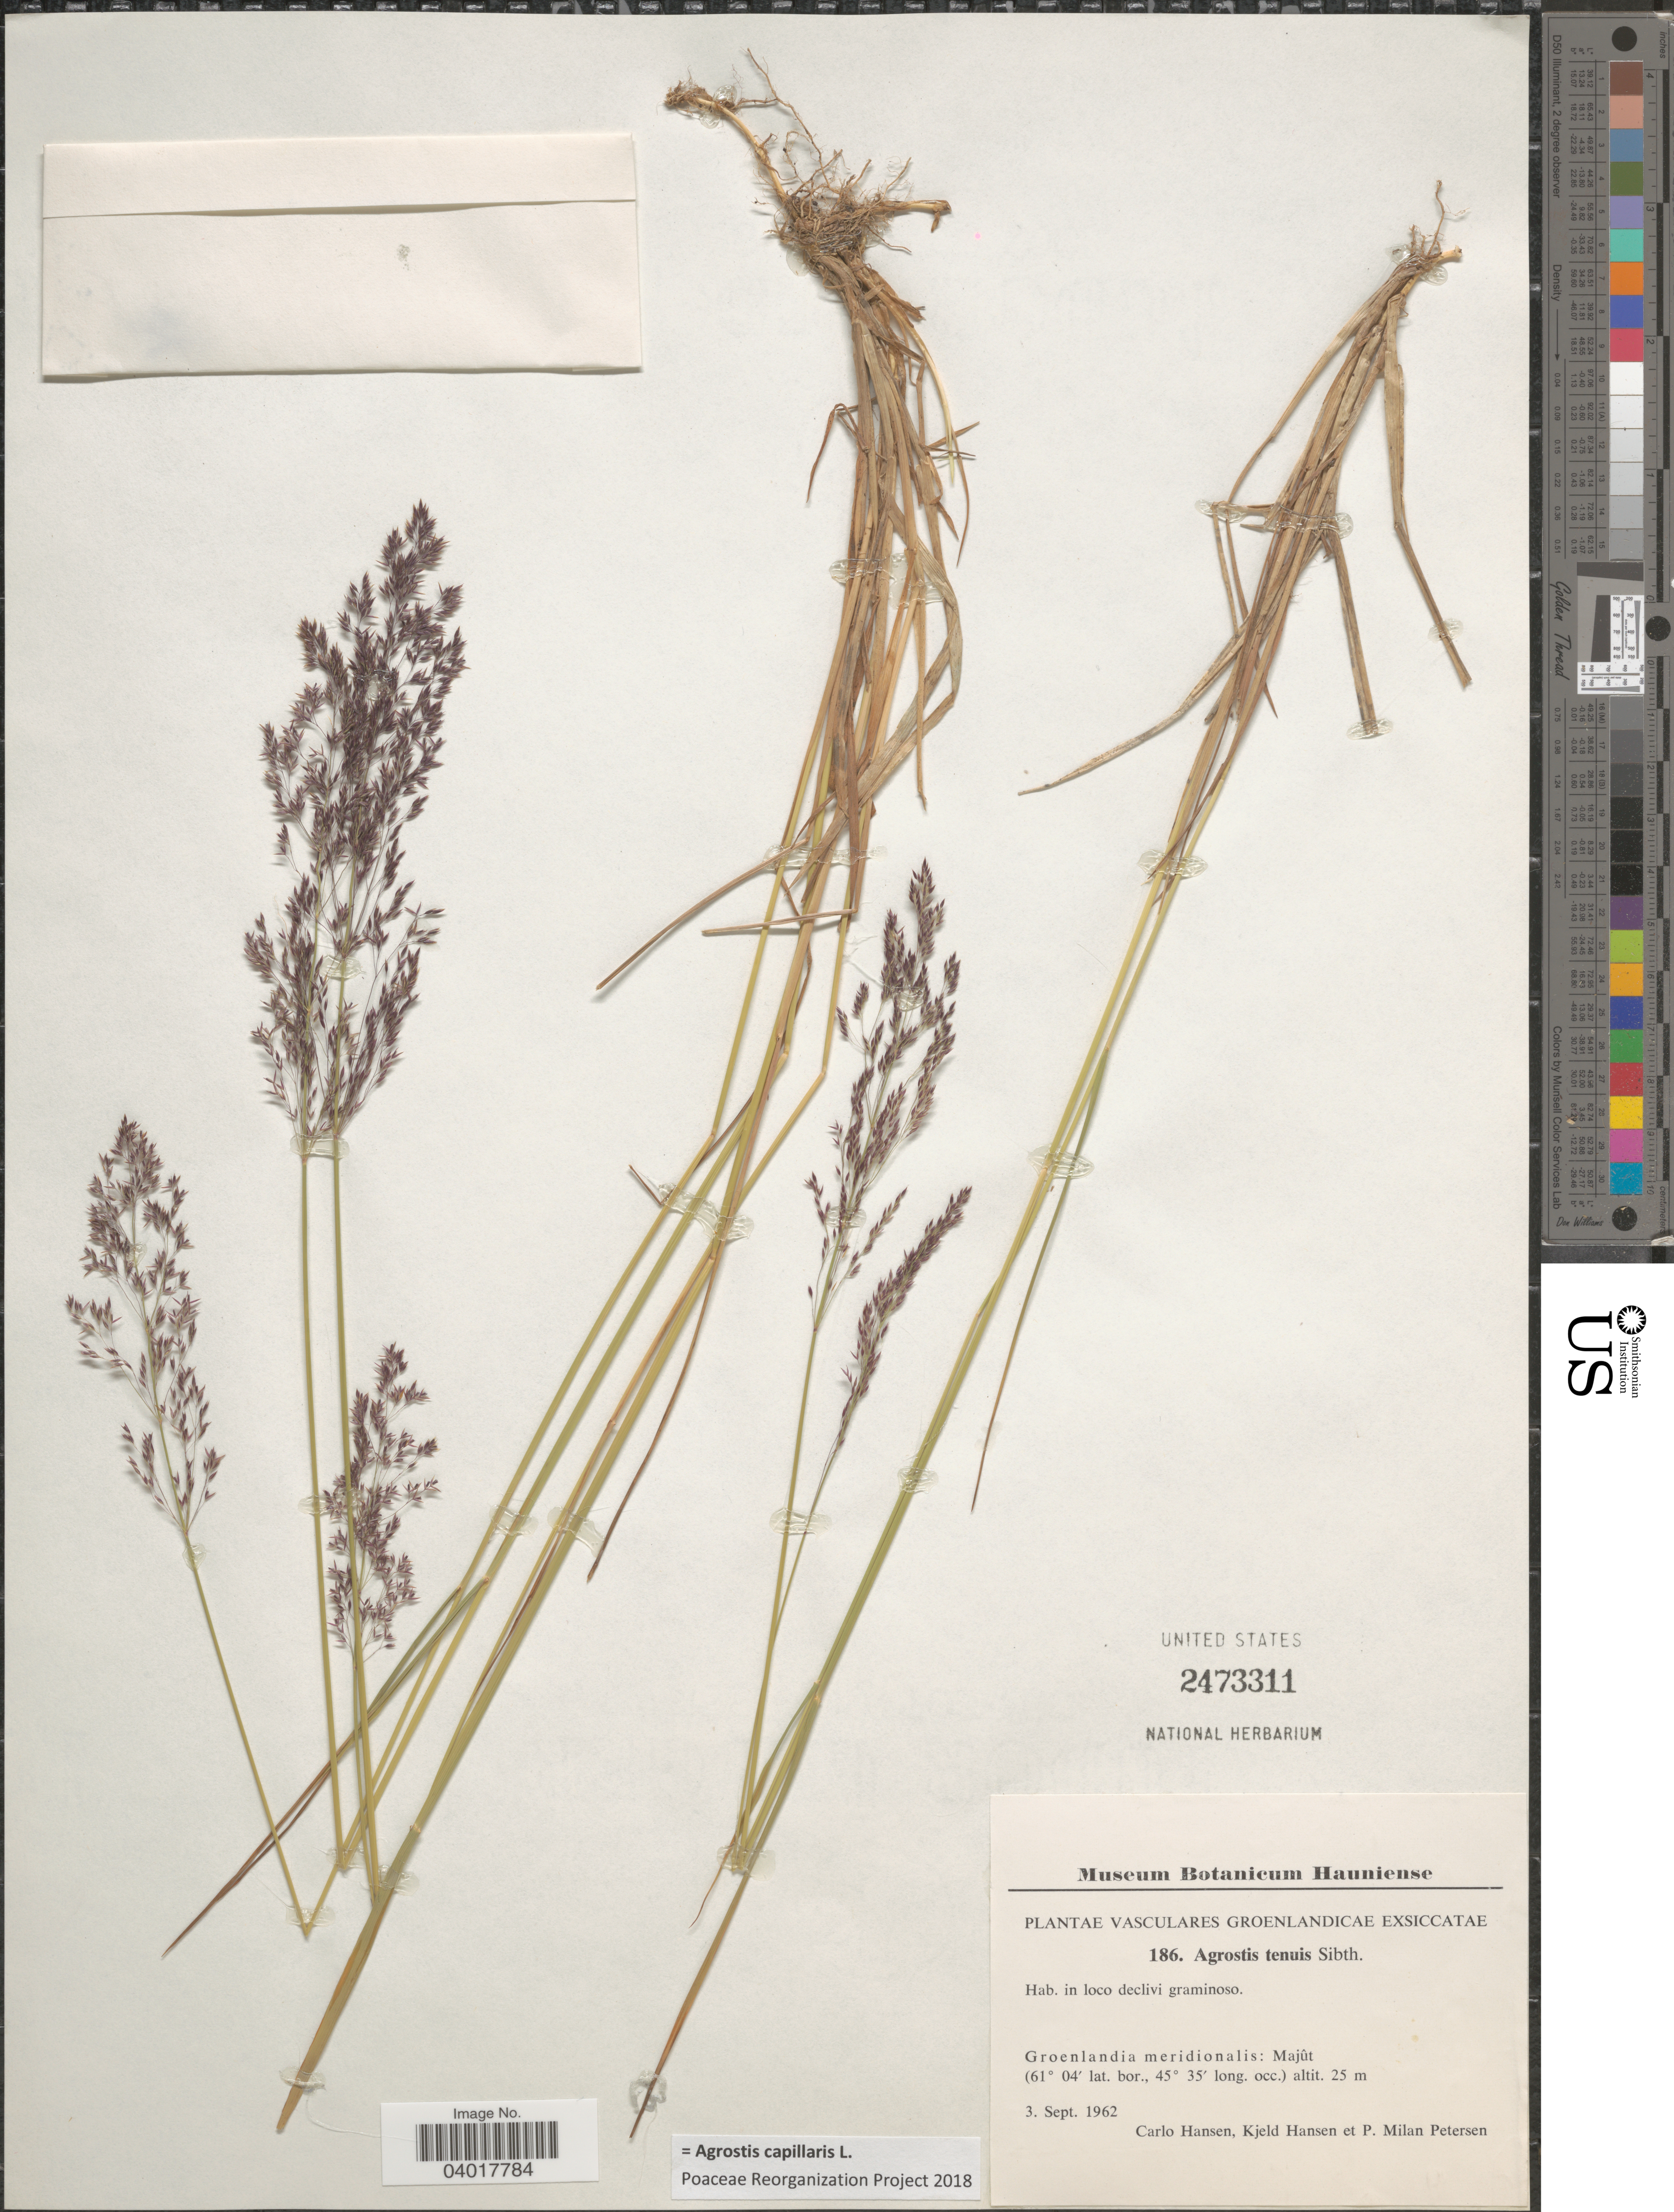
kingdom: Plantae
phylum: Tracheophyta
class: Liliopsida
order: Poales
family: Poaceae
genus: Agrostis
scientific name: Agrostis capillaris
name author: L.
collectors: C. Hansen, K. Hansen & P. Petersen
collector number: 186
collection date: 1962-09-03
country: Greenland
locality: Groenlandicae. Groenlandia meridionalis: Majût.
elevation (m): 25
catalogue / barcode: US 2473311